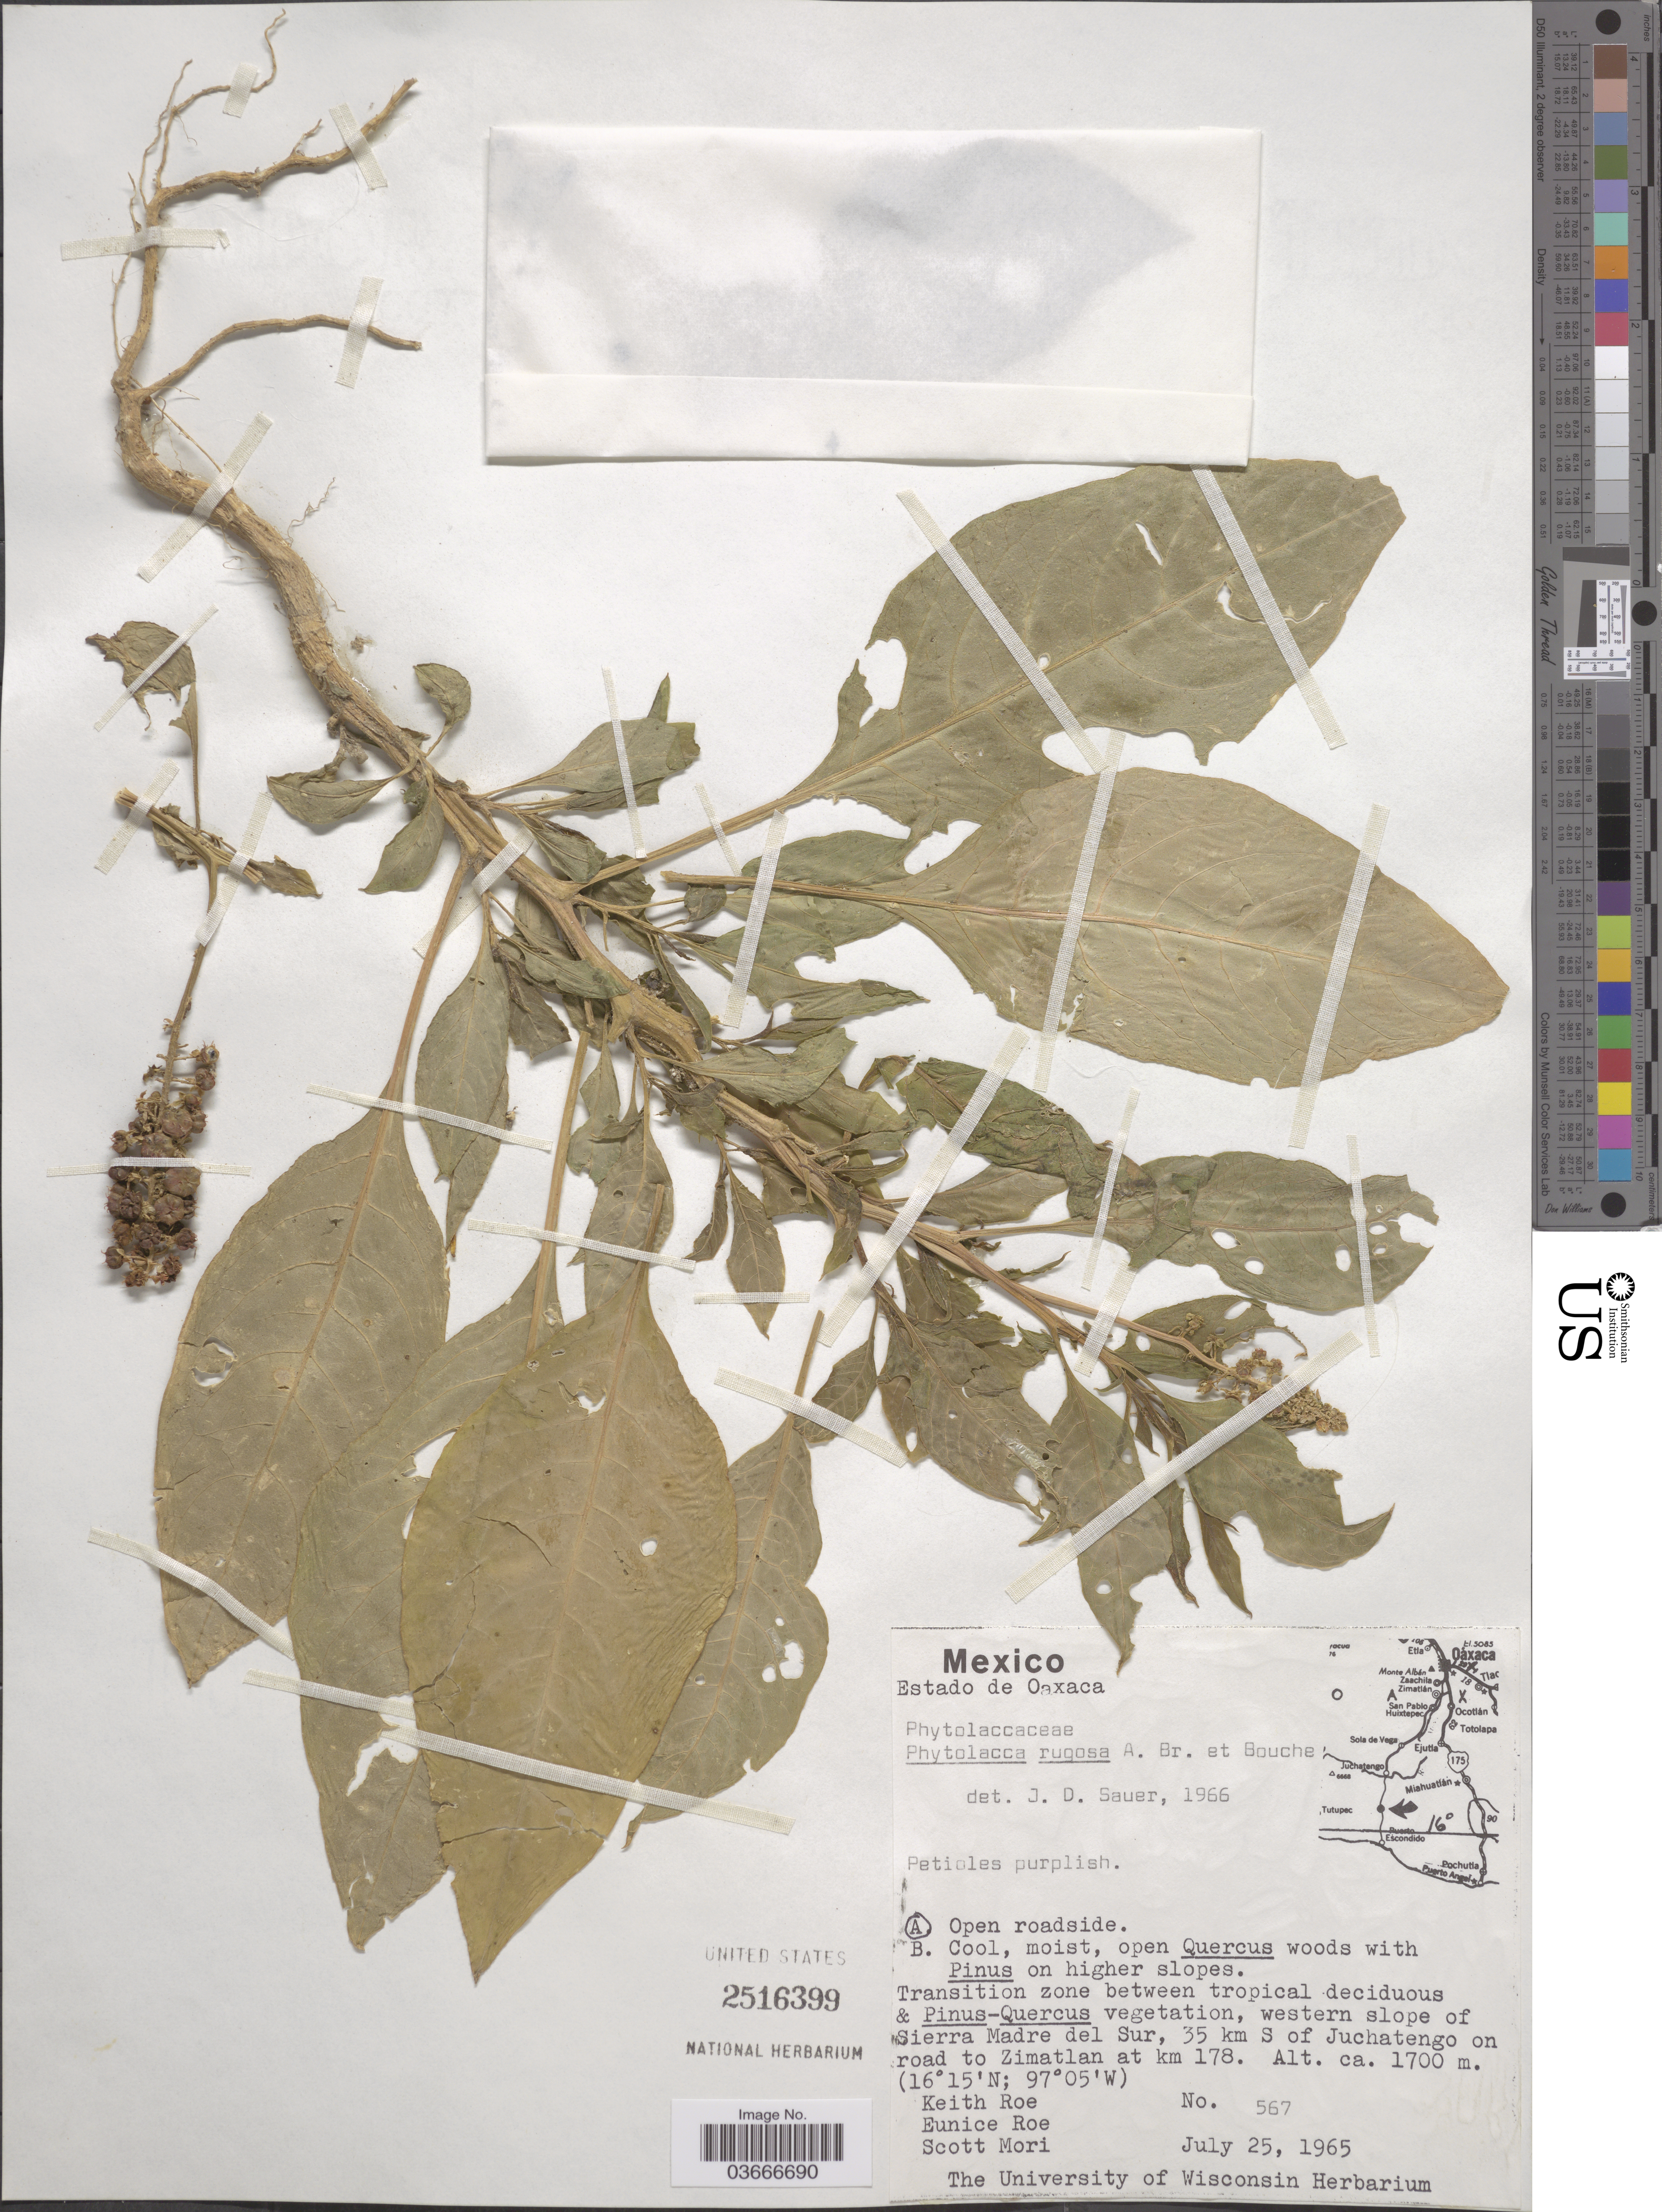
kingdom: Plantae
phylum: Tracheophyta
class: Magnoliopsida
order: Caryophyllales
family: Phytolaccaceae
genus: Phytolacca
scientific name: Phytolacca rugosa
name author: A. Braun & C.D. Bouché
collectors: K. E. Roe, E. Roe & S. Mori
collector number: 567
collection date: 1965-07-25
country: Mexico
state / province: Oaxaca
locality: Western slope of Sierra Madre del Sur, 35 km S of Juchatengo on road to Zimatlan at km 178.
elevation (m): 1700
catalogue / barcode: US 2516399